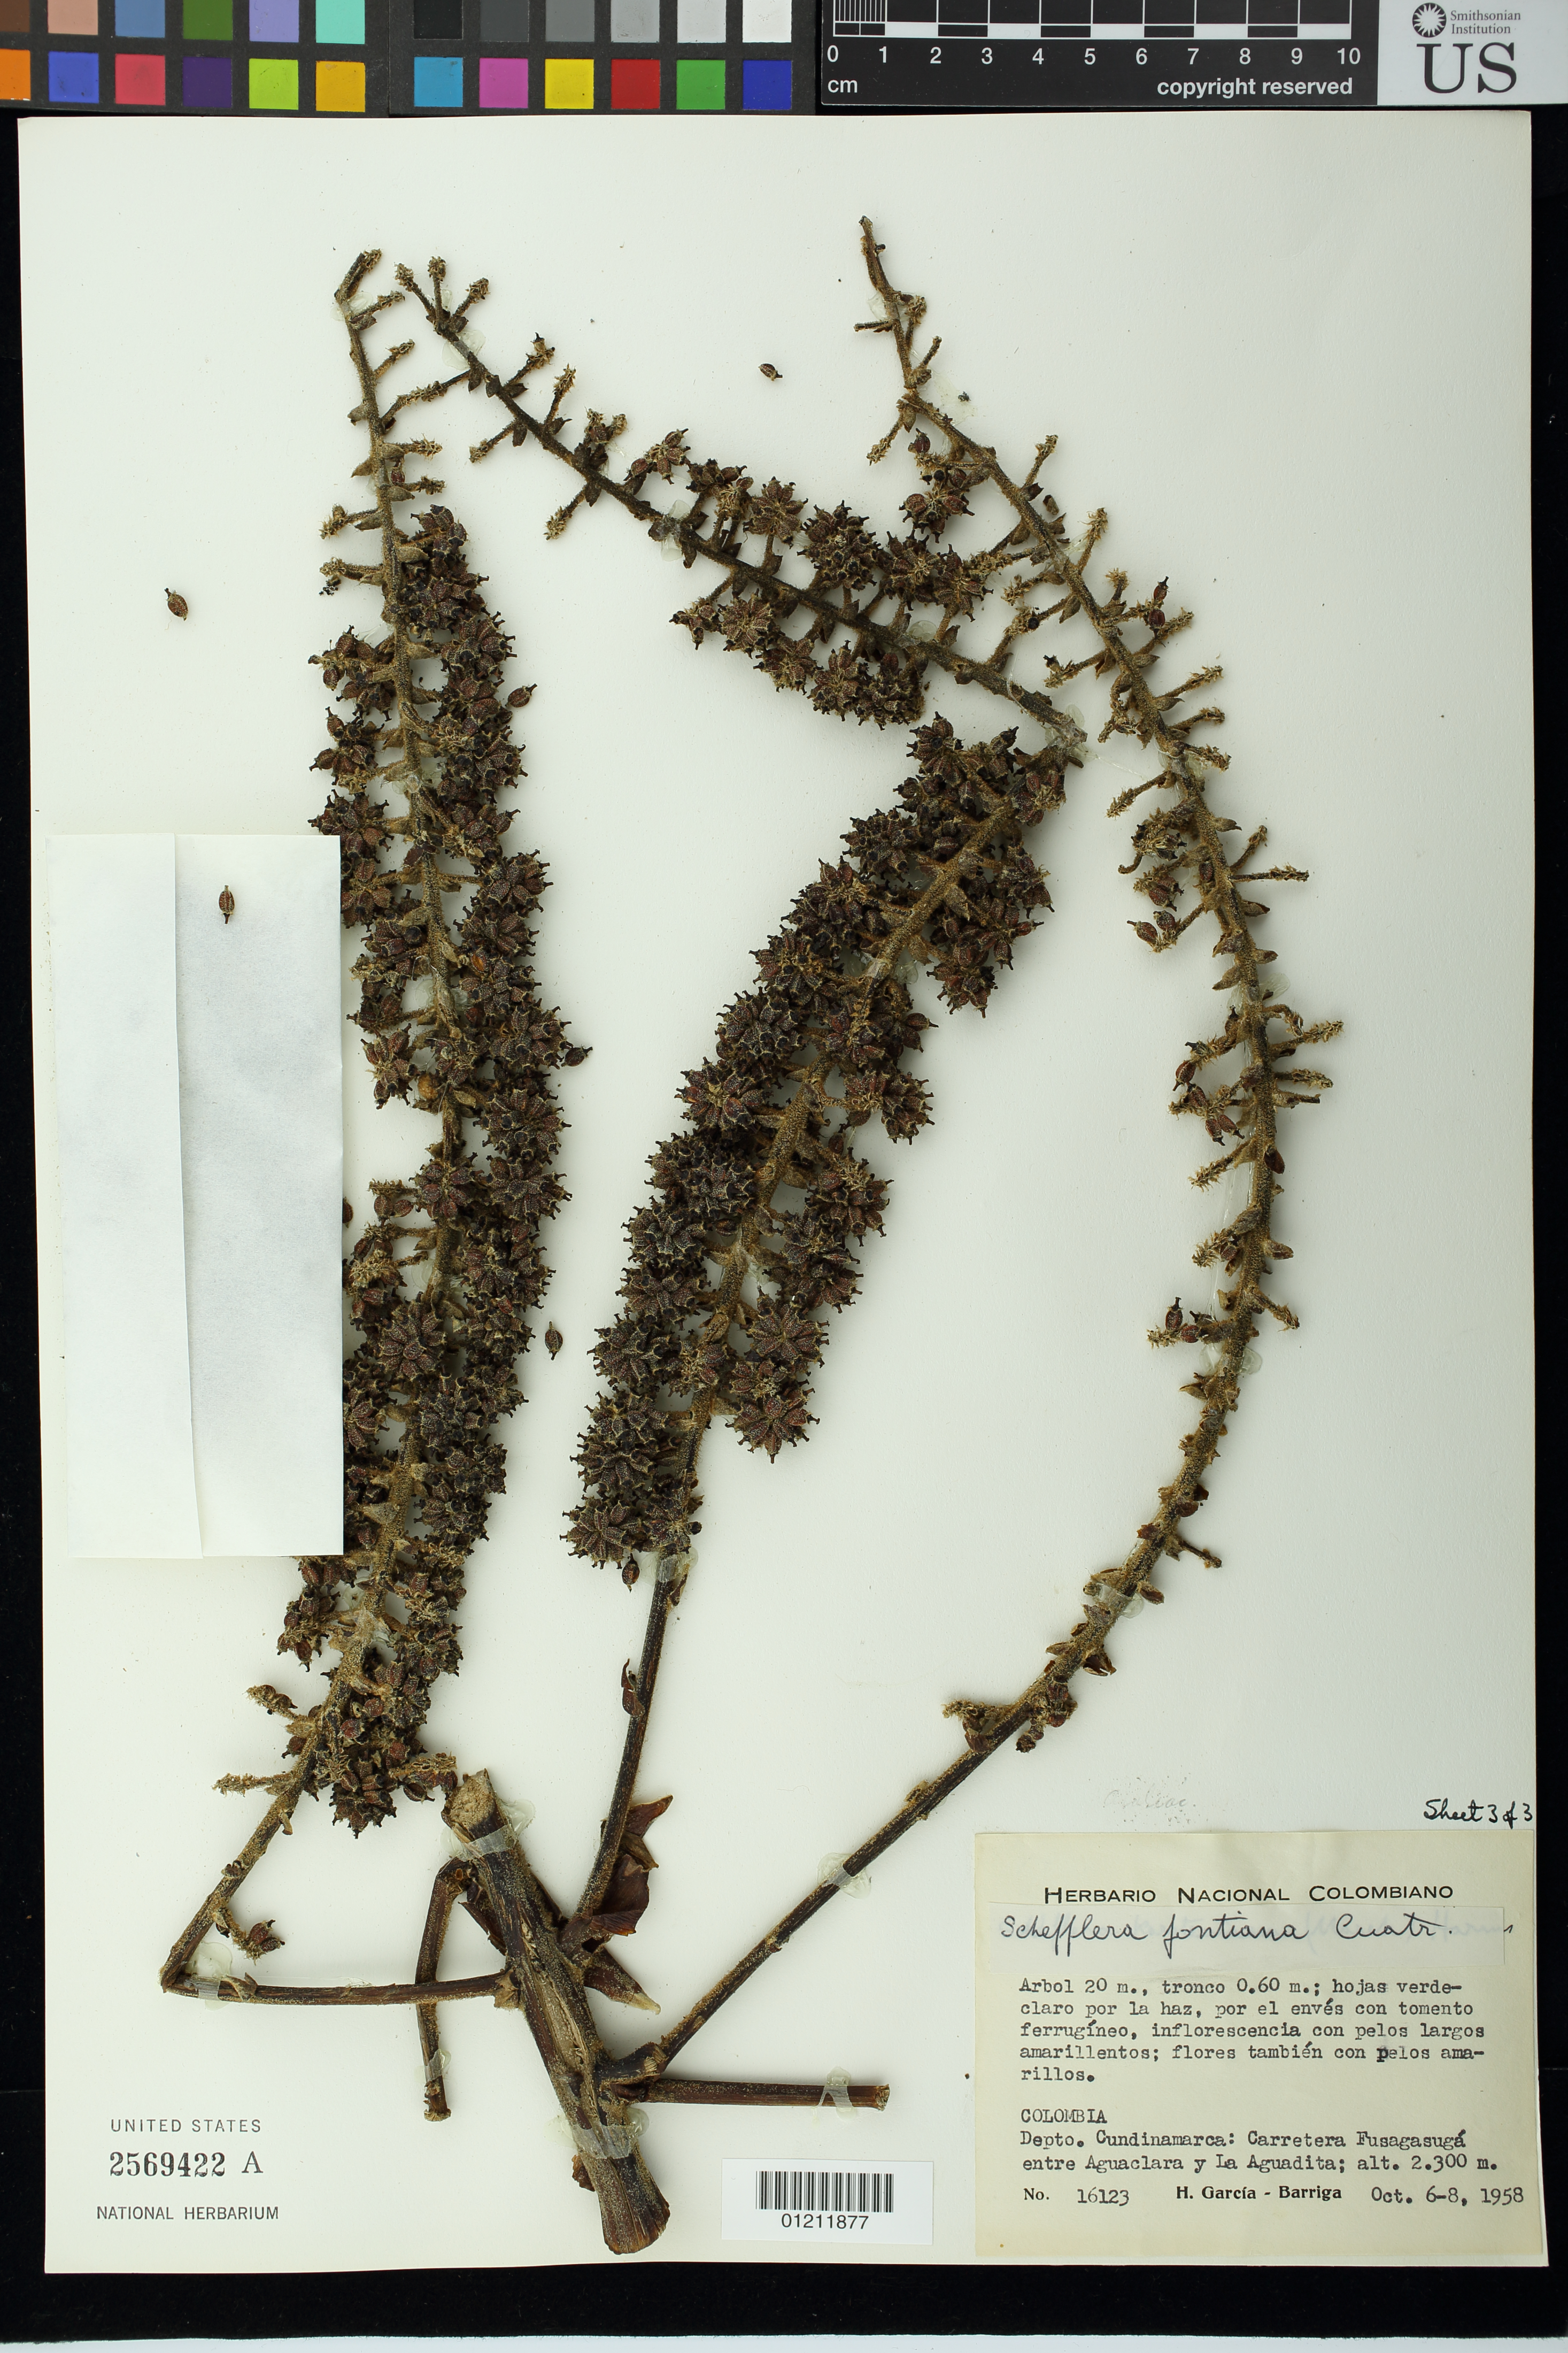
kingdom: Plantae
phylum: Tracheophyta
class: Magnoliopsida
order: Apiales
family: Araliaceae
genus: Schefflera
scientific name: Schefflera fontiana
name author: Cuatrec.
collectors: H. García Barriga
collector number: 16123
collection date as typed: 06 Oct 1958 to 08 Oct 1958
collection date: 1958-10-06/1958-10-08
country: Colombia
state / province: Cundinamarca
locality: Depto. Cundinamarca: Carretera Fusagasugá entre Aguaclara y La Aguadita.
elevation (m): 2300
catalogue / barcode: US 2569422A